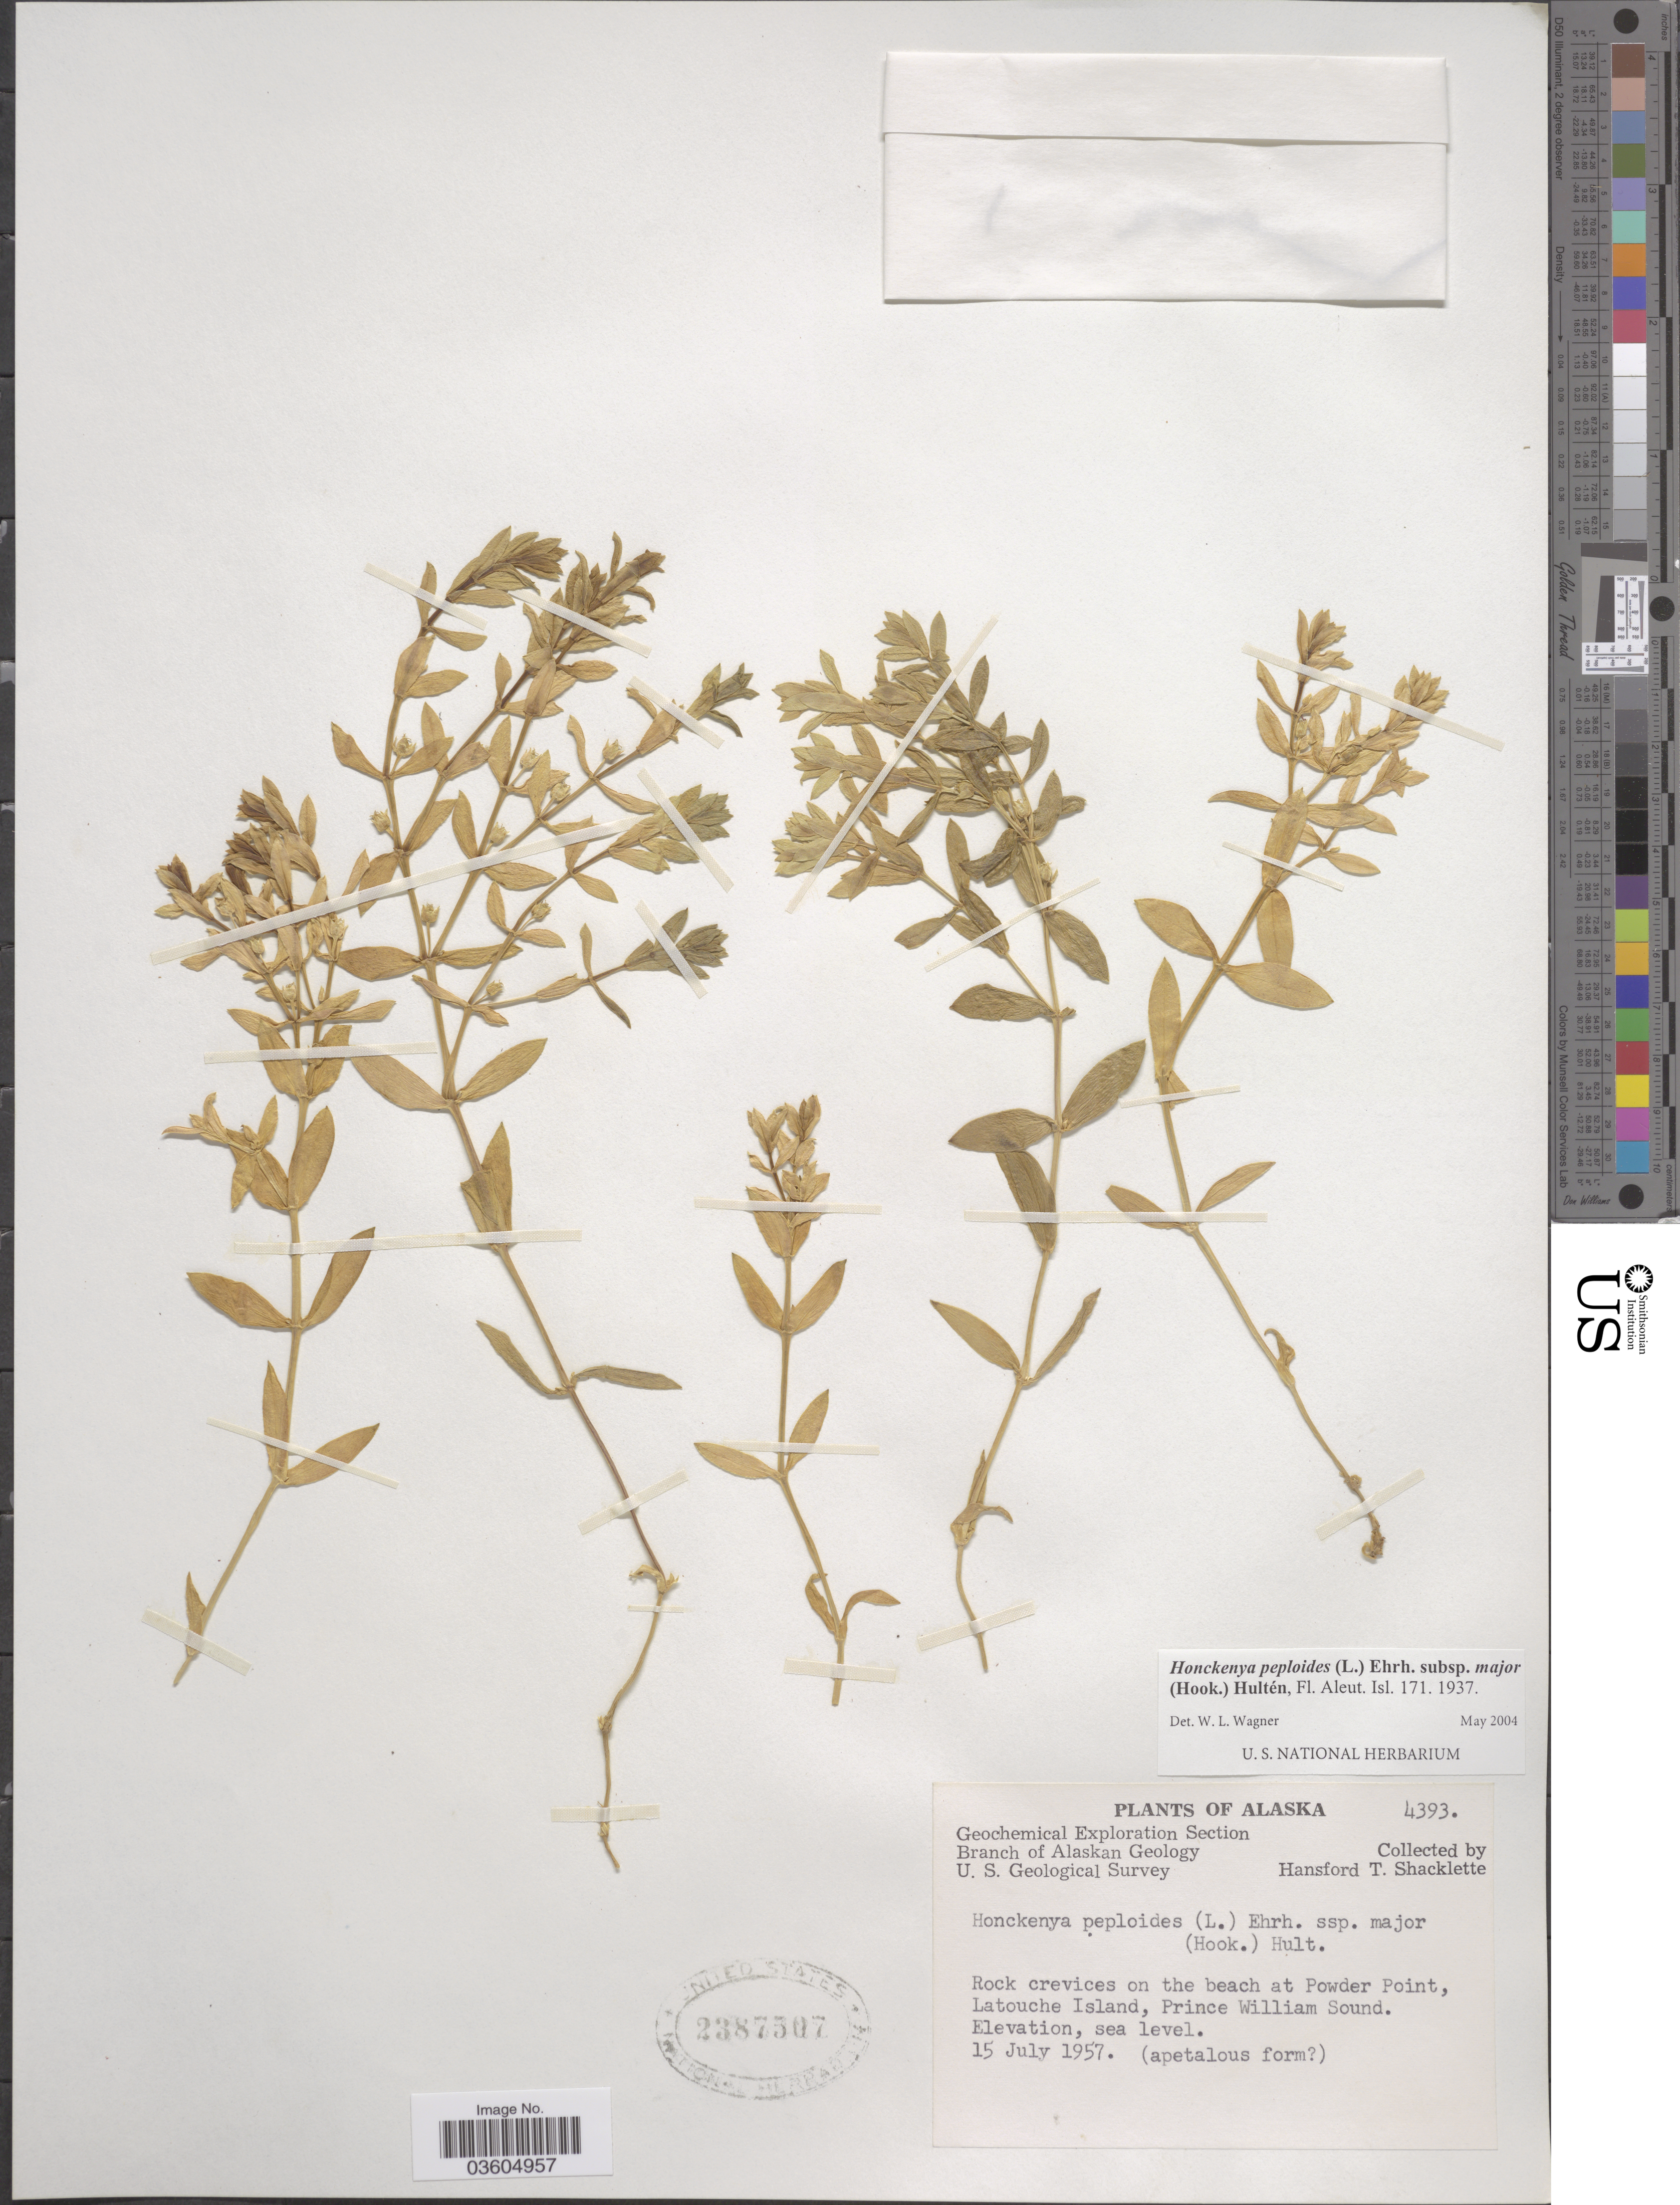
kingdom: Plantae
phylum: Tracheophyta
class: Magnoliopsida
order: Caryophyllales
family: Caryophyllaceae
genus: Honckenya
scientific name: Honckenya peploides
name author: (L.) Ehrh.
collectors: H. Shacklette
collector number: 4393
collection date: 1957-07-15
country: United States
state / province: Alaska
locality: Rock crevices on the beach at Powder Point, Latouche Island, Prince William Sound.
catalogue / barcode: US 2387507